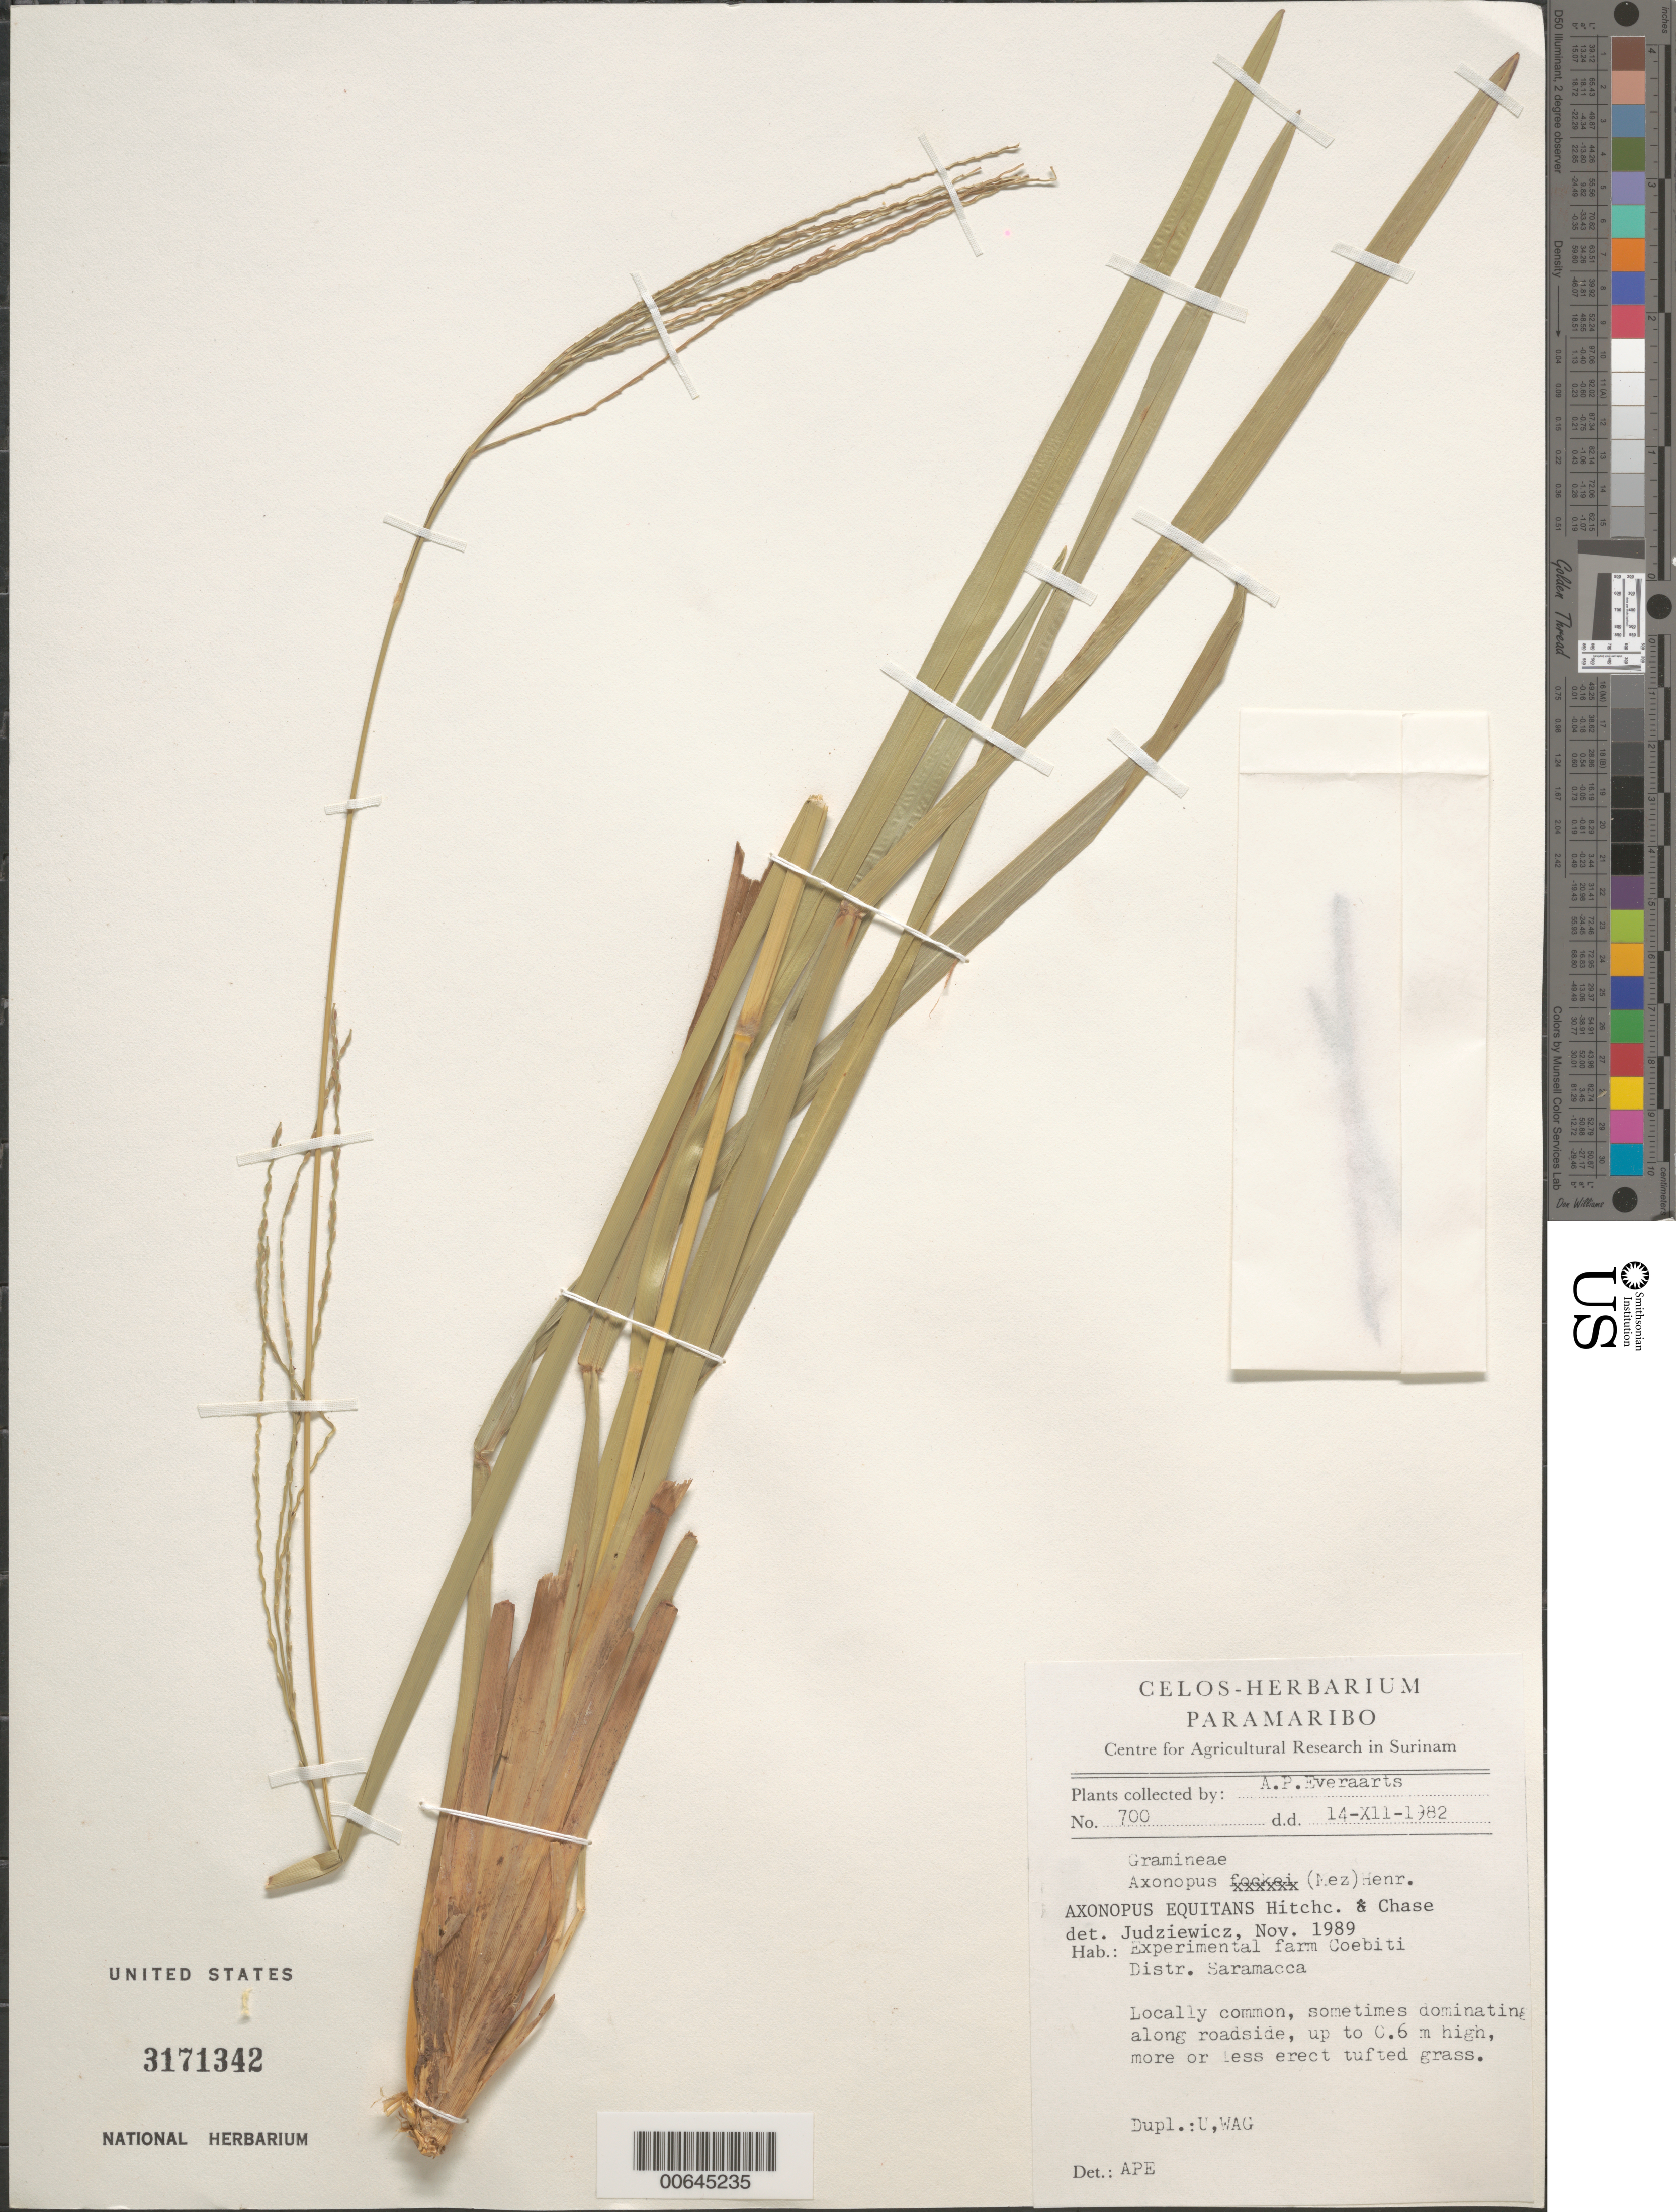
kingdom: Plantae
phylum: Tracheophyta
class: Liliopsida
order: Poales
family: Poaceae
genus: Axonopus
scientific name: Axonopus equitans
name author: Hitchc. & Chase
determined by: Judziewicz, E. J.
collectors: A. Everaarts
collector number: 700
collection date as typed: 14-Dec-82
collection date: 1982-12-14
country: Suriname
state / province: Saramacca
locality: Coebiti Experimental Farm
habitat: Roadside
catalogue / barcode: US 3171342